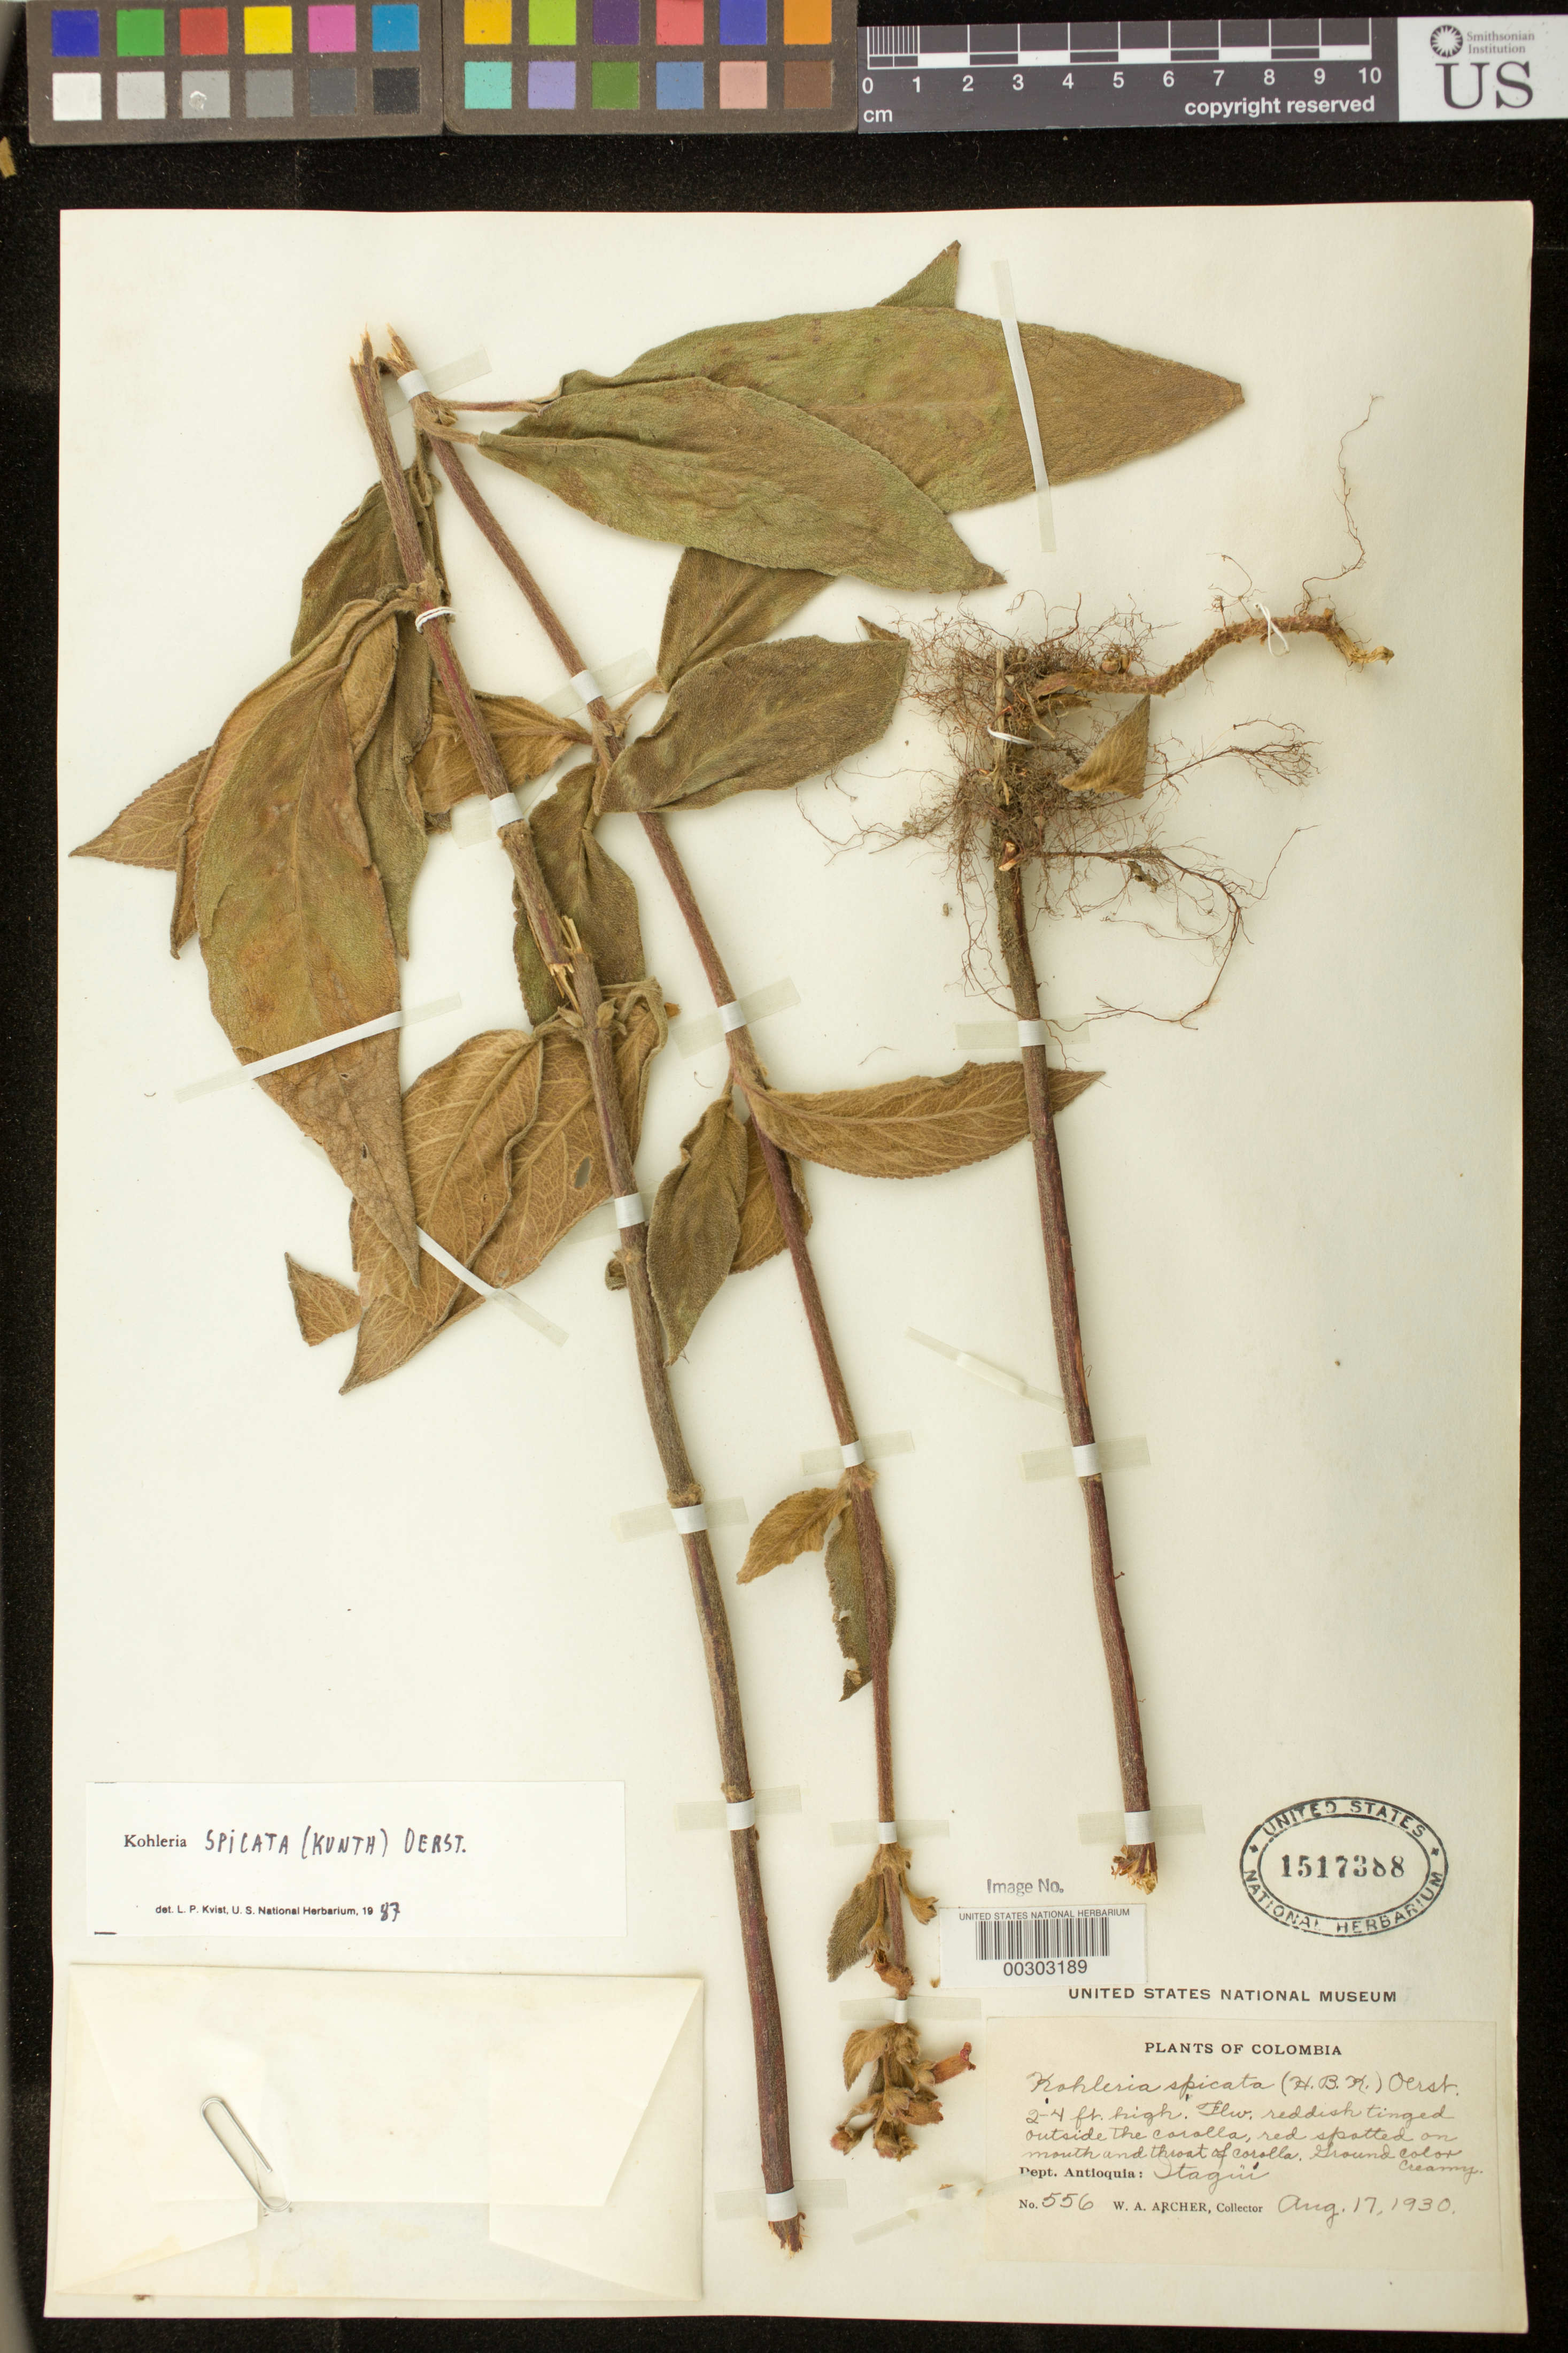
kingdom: Plantae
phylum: Tracheophyta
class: Magnoliopsida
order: Lamiales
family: Gesneriaceae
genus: Kohleria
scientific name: Kohleria spicata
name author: (Kunth) Oerst.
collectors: A. W. Archer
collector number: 556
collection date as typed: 17 Aug 1930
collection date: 1930-08-17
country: Colombia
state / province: Antioquia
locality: Itagui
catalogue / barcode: US 1517388